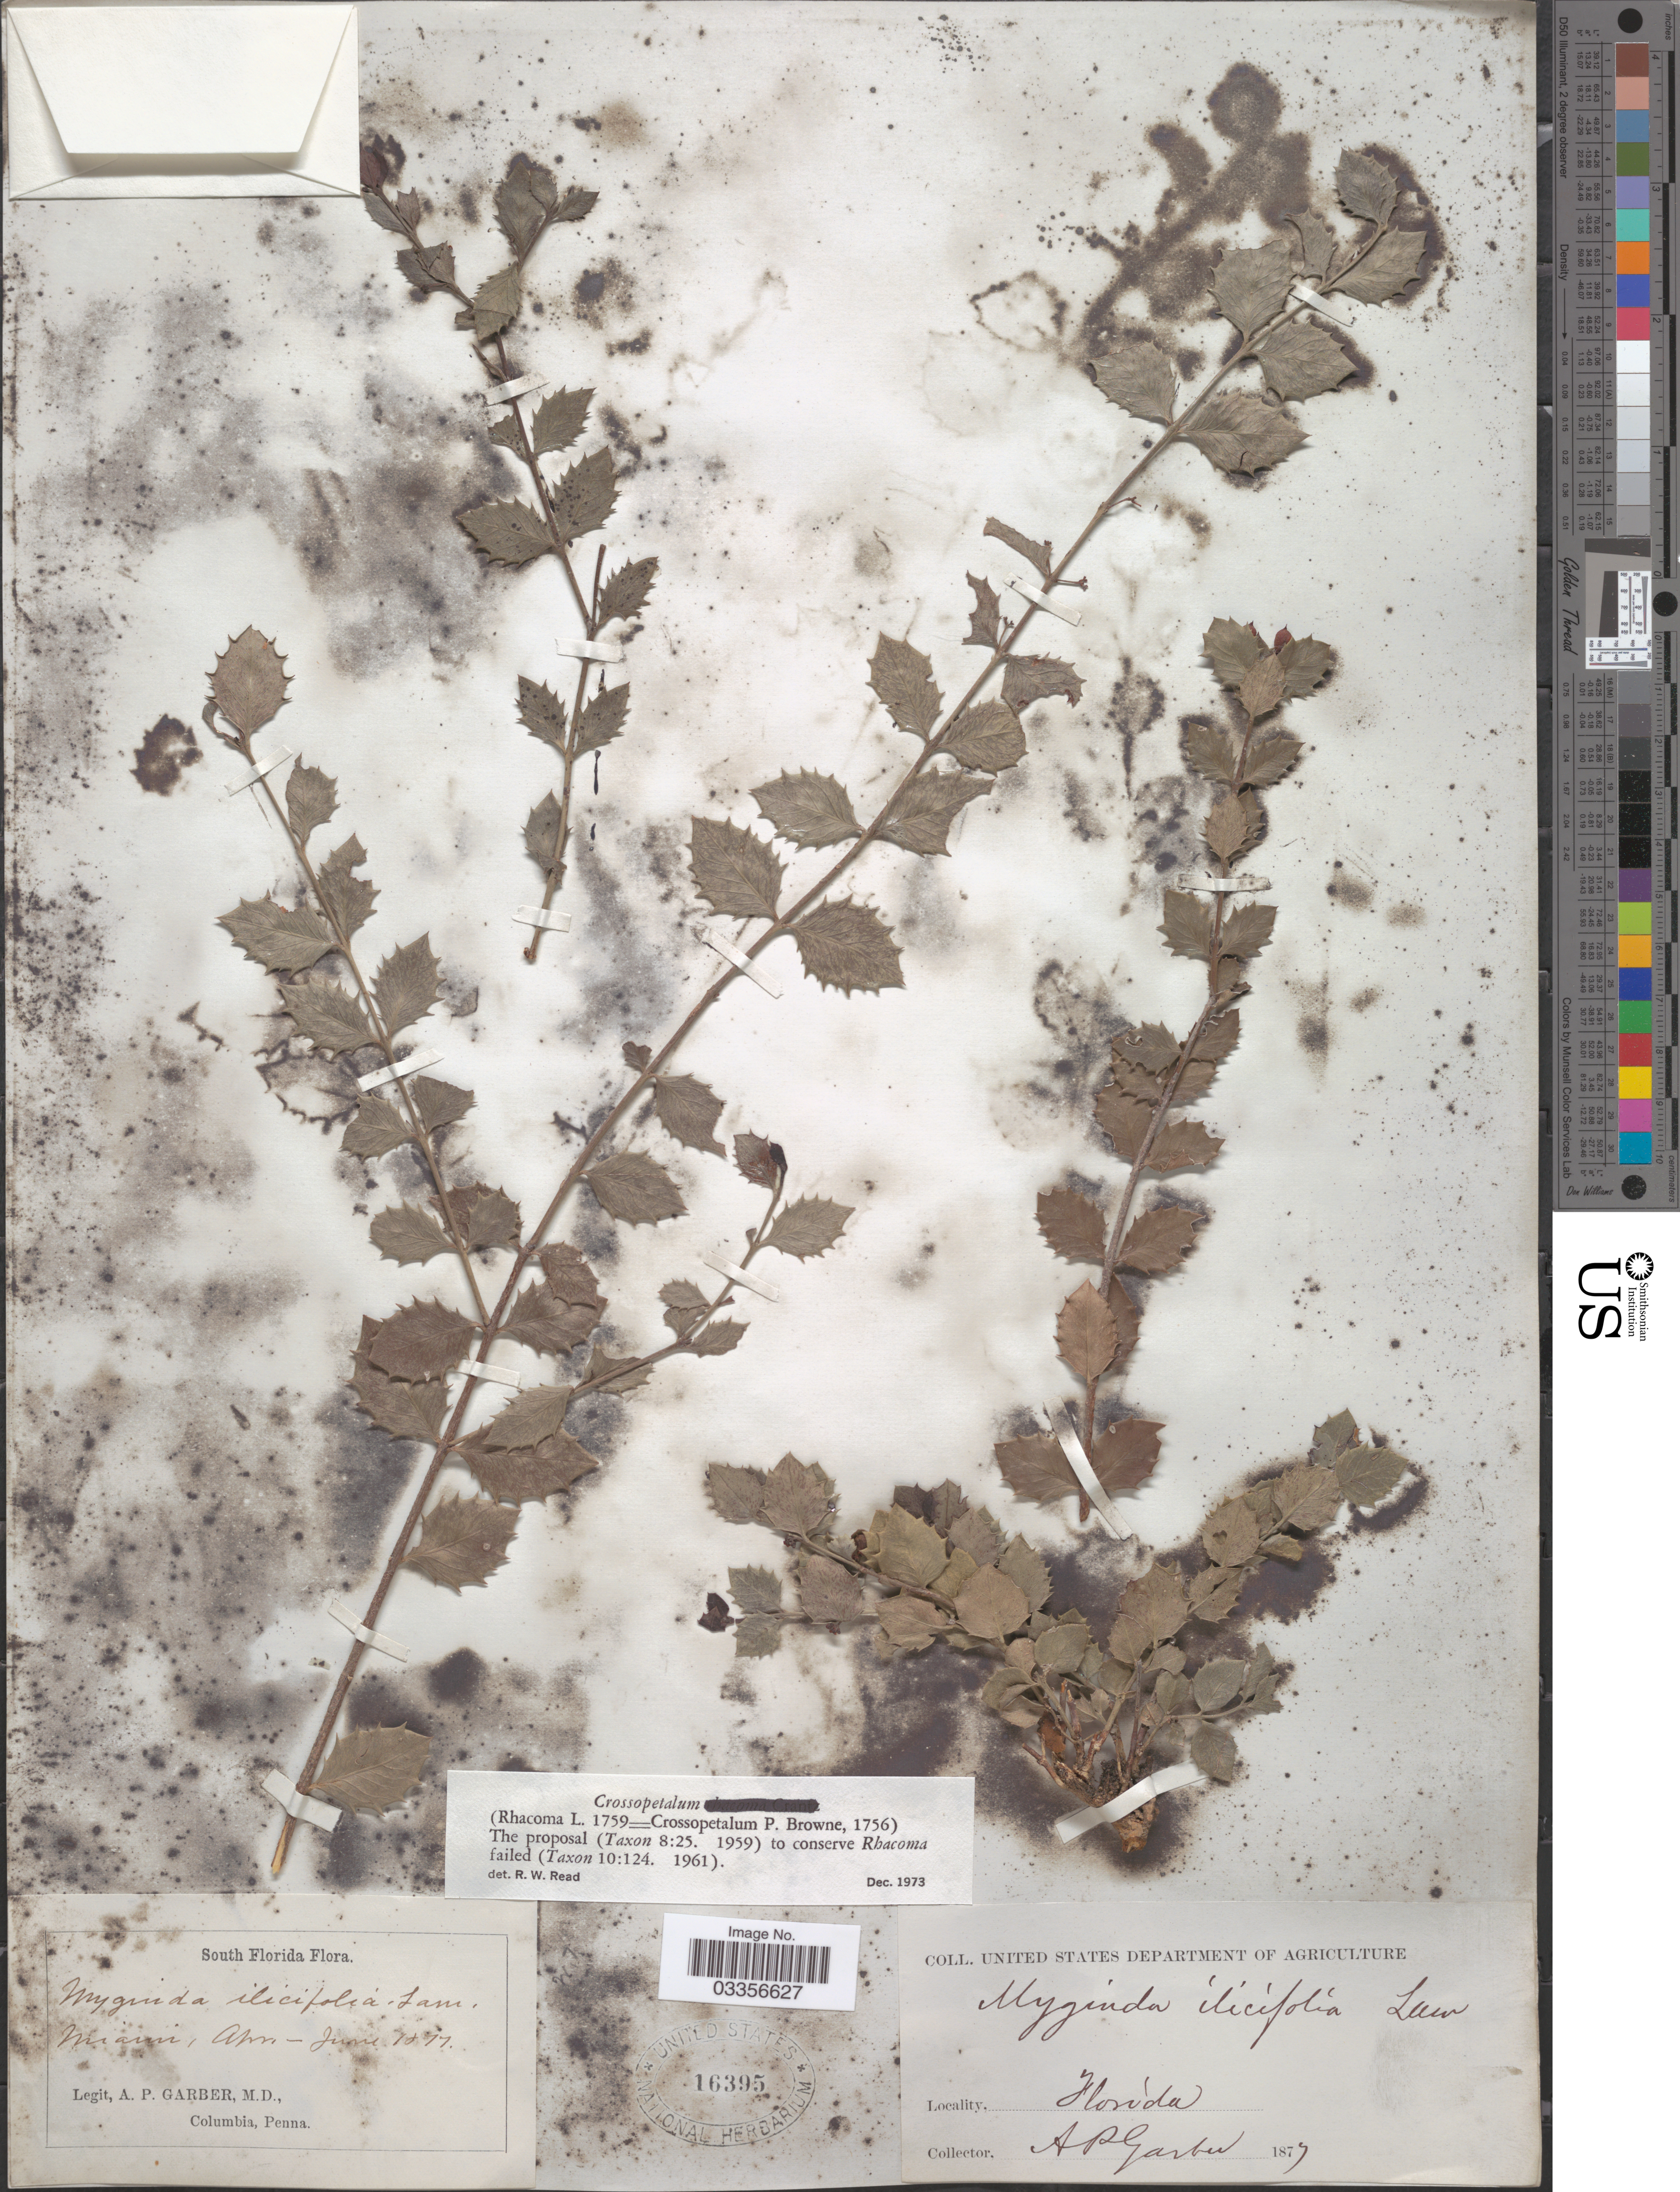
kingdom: Plantae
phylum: Tracheophyta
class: Magnoliopsida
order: Celastrales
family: Celastraceae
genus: Crossopetalum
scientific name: Crossopetalum ilicifolium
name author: (Poir.) Kuntze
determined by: Strong, Mark T., (BOT), Smithsonian Institution - National Museum of Natural History (UNITED STATES)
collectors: A. P. Garber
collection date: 1877-04/1877-06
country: United States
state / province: Florida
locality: South Florida, Miami.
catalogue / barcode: US 16395